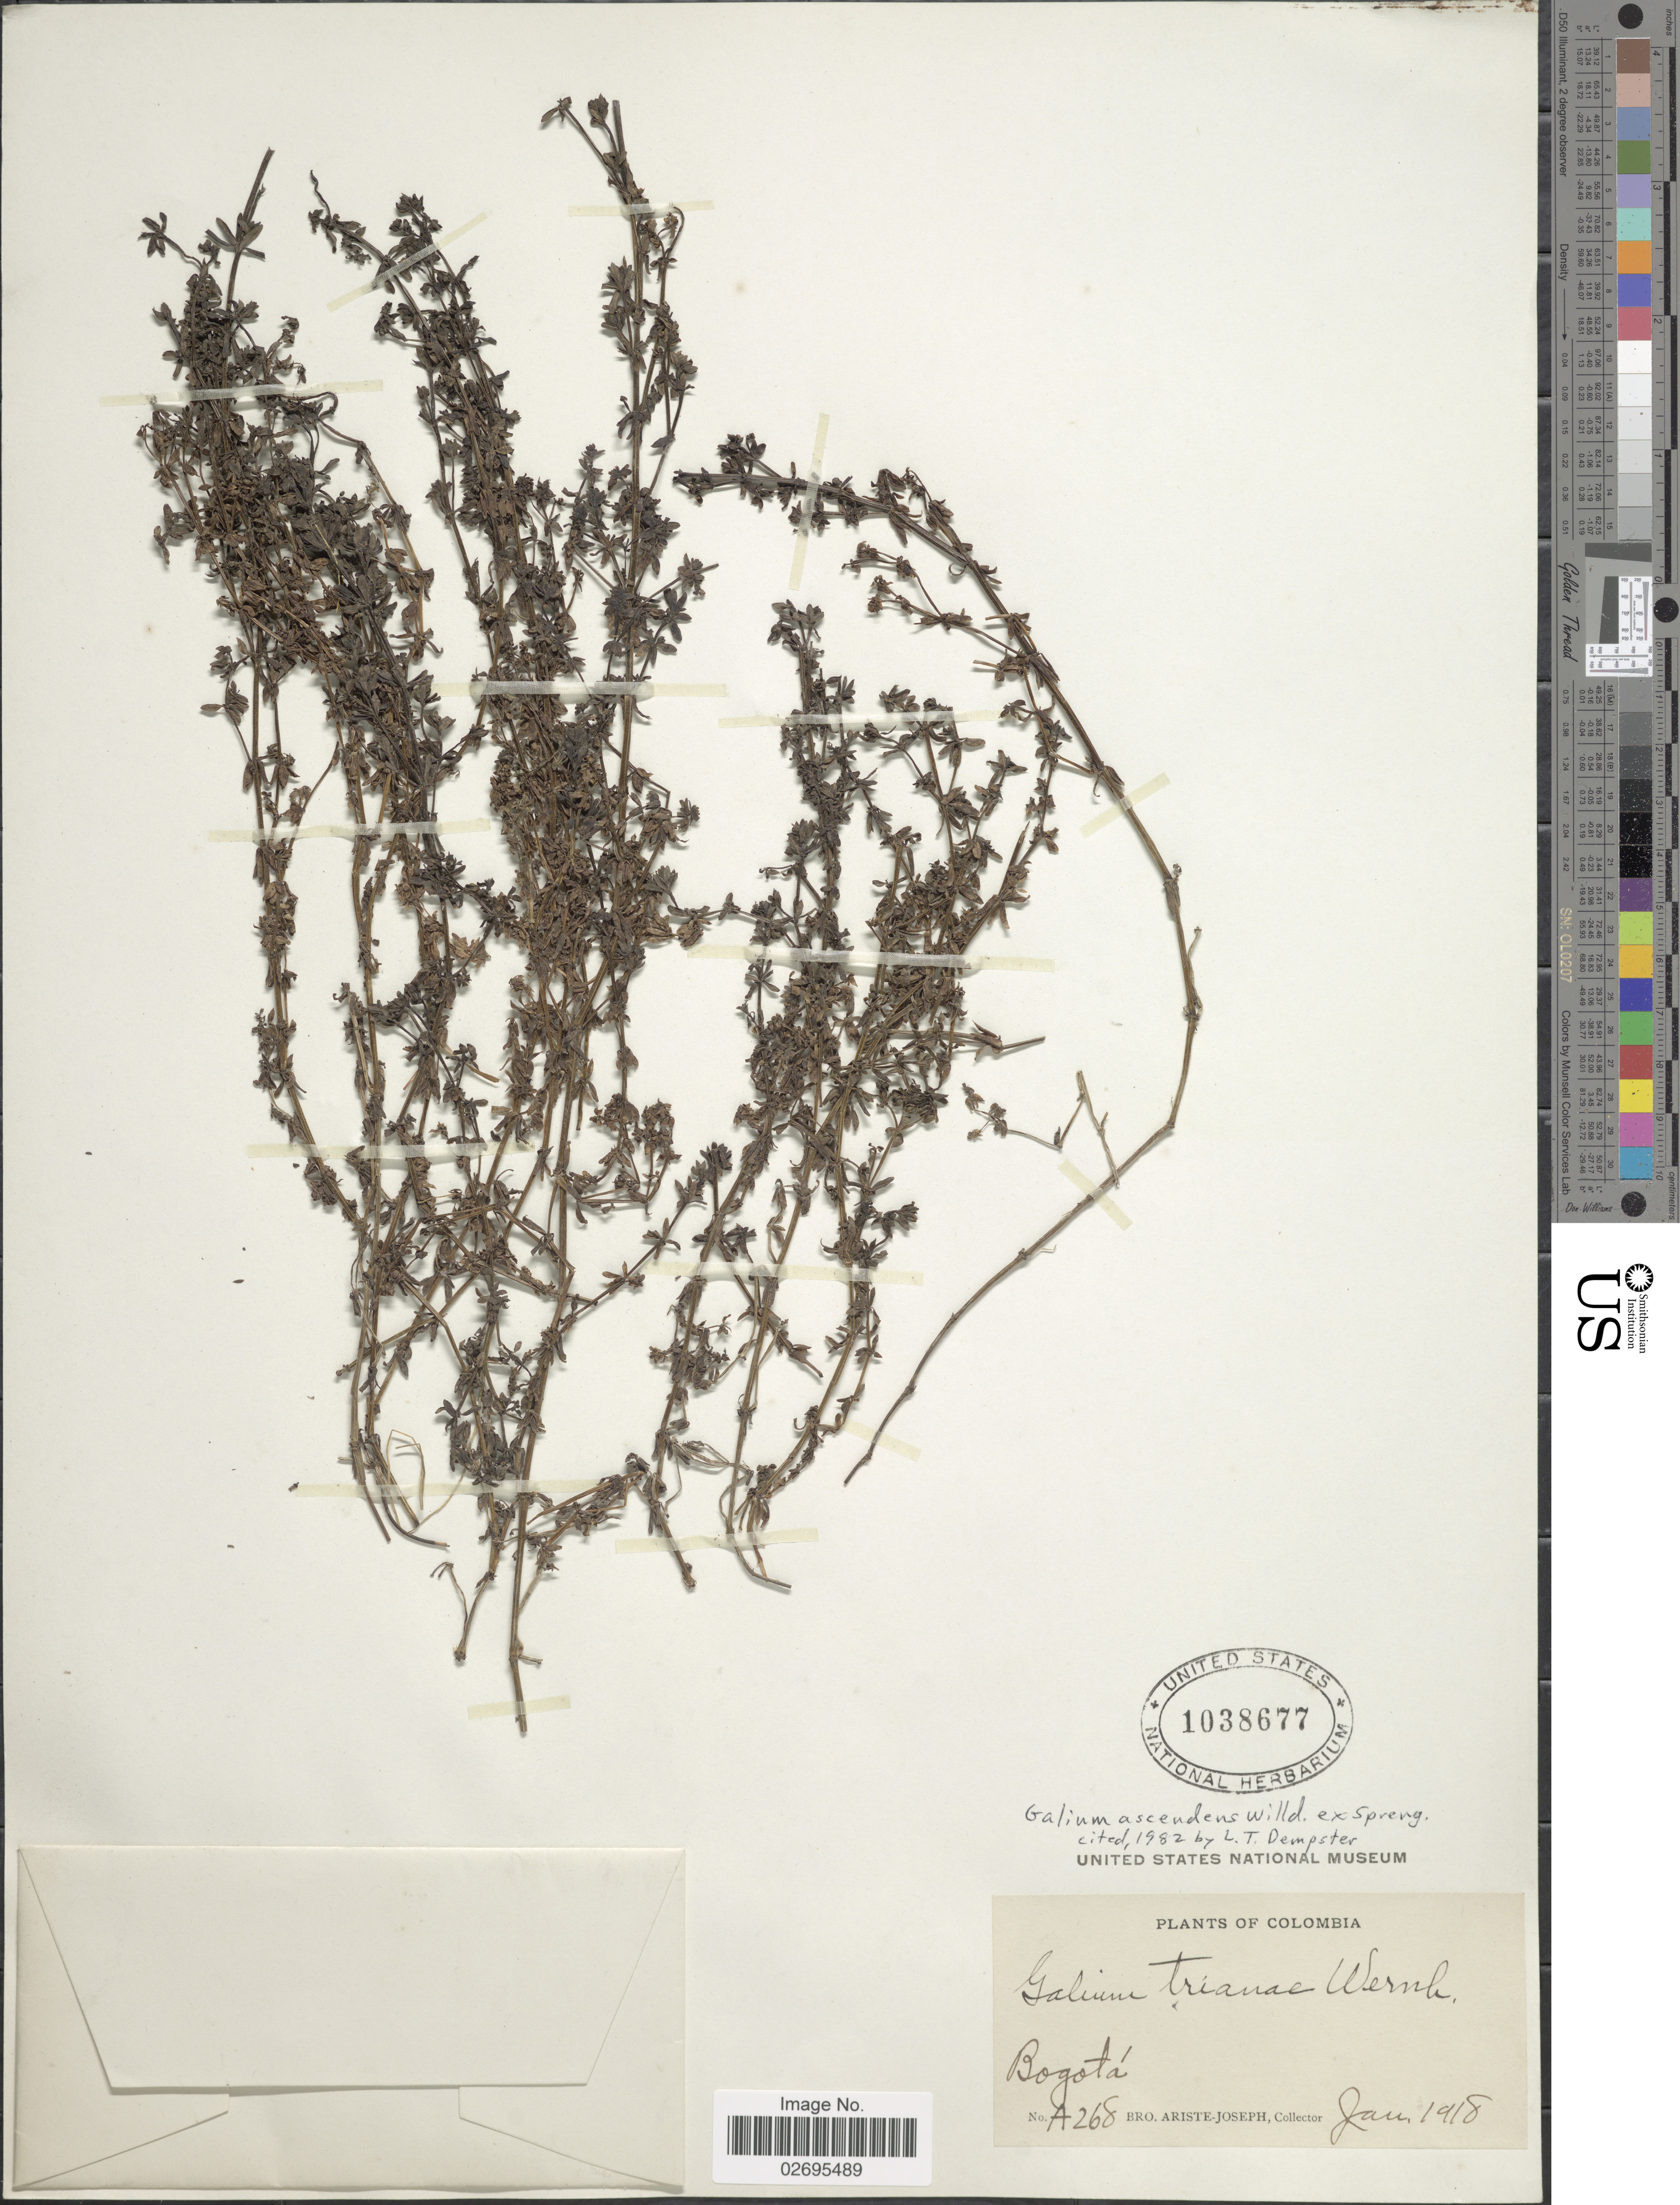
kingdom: Plantae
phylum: Tracheophyta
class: Magnoliopsida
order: Gentianales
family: Rubiaceae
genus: Galium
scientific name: Galium ascendens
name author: Willd. ex Spreng.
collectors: Bro. Ariste-Joseph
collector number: A268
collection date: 1918-01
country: Colombia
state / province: Bogota D.C.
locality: Bogotá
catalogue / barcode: US 1038677